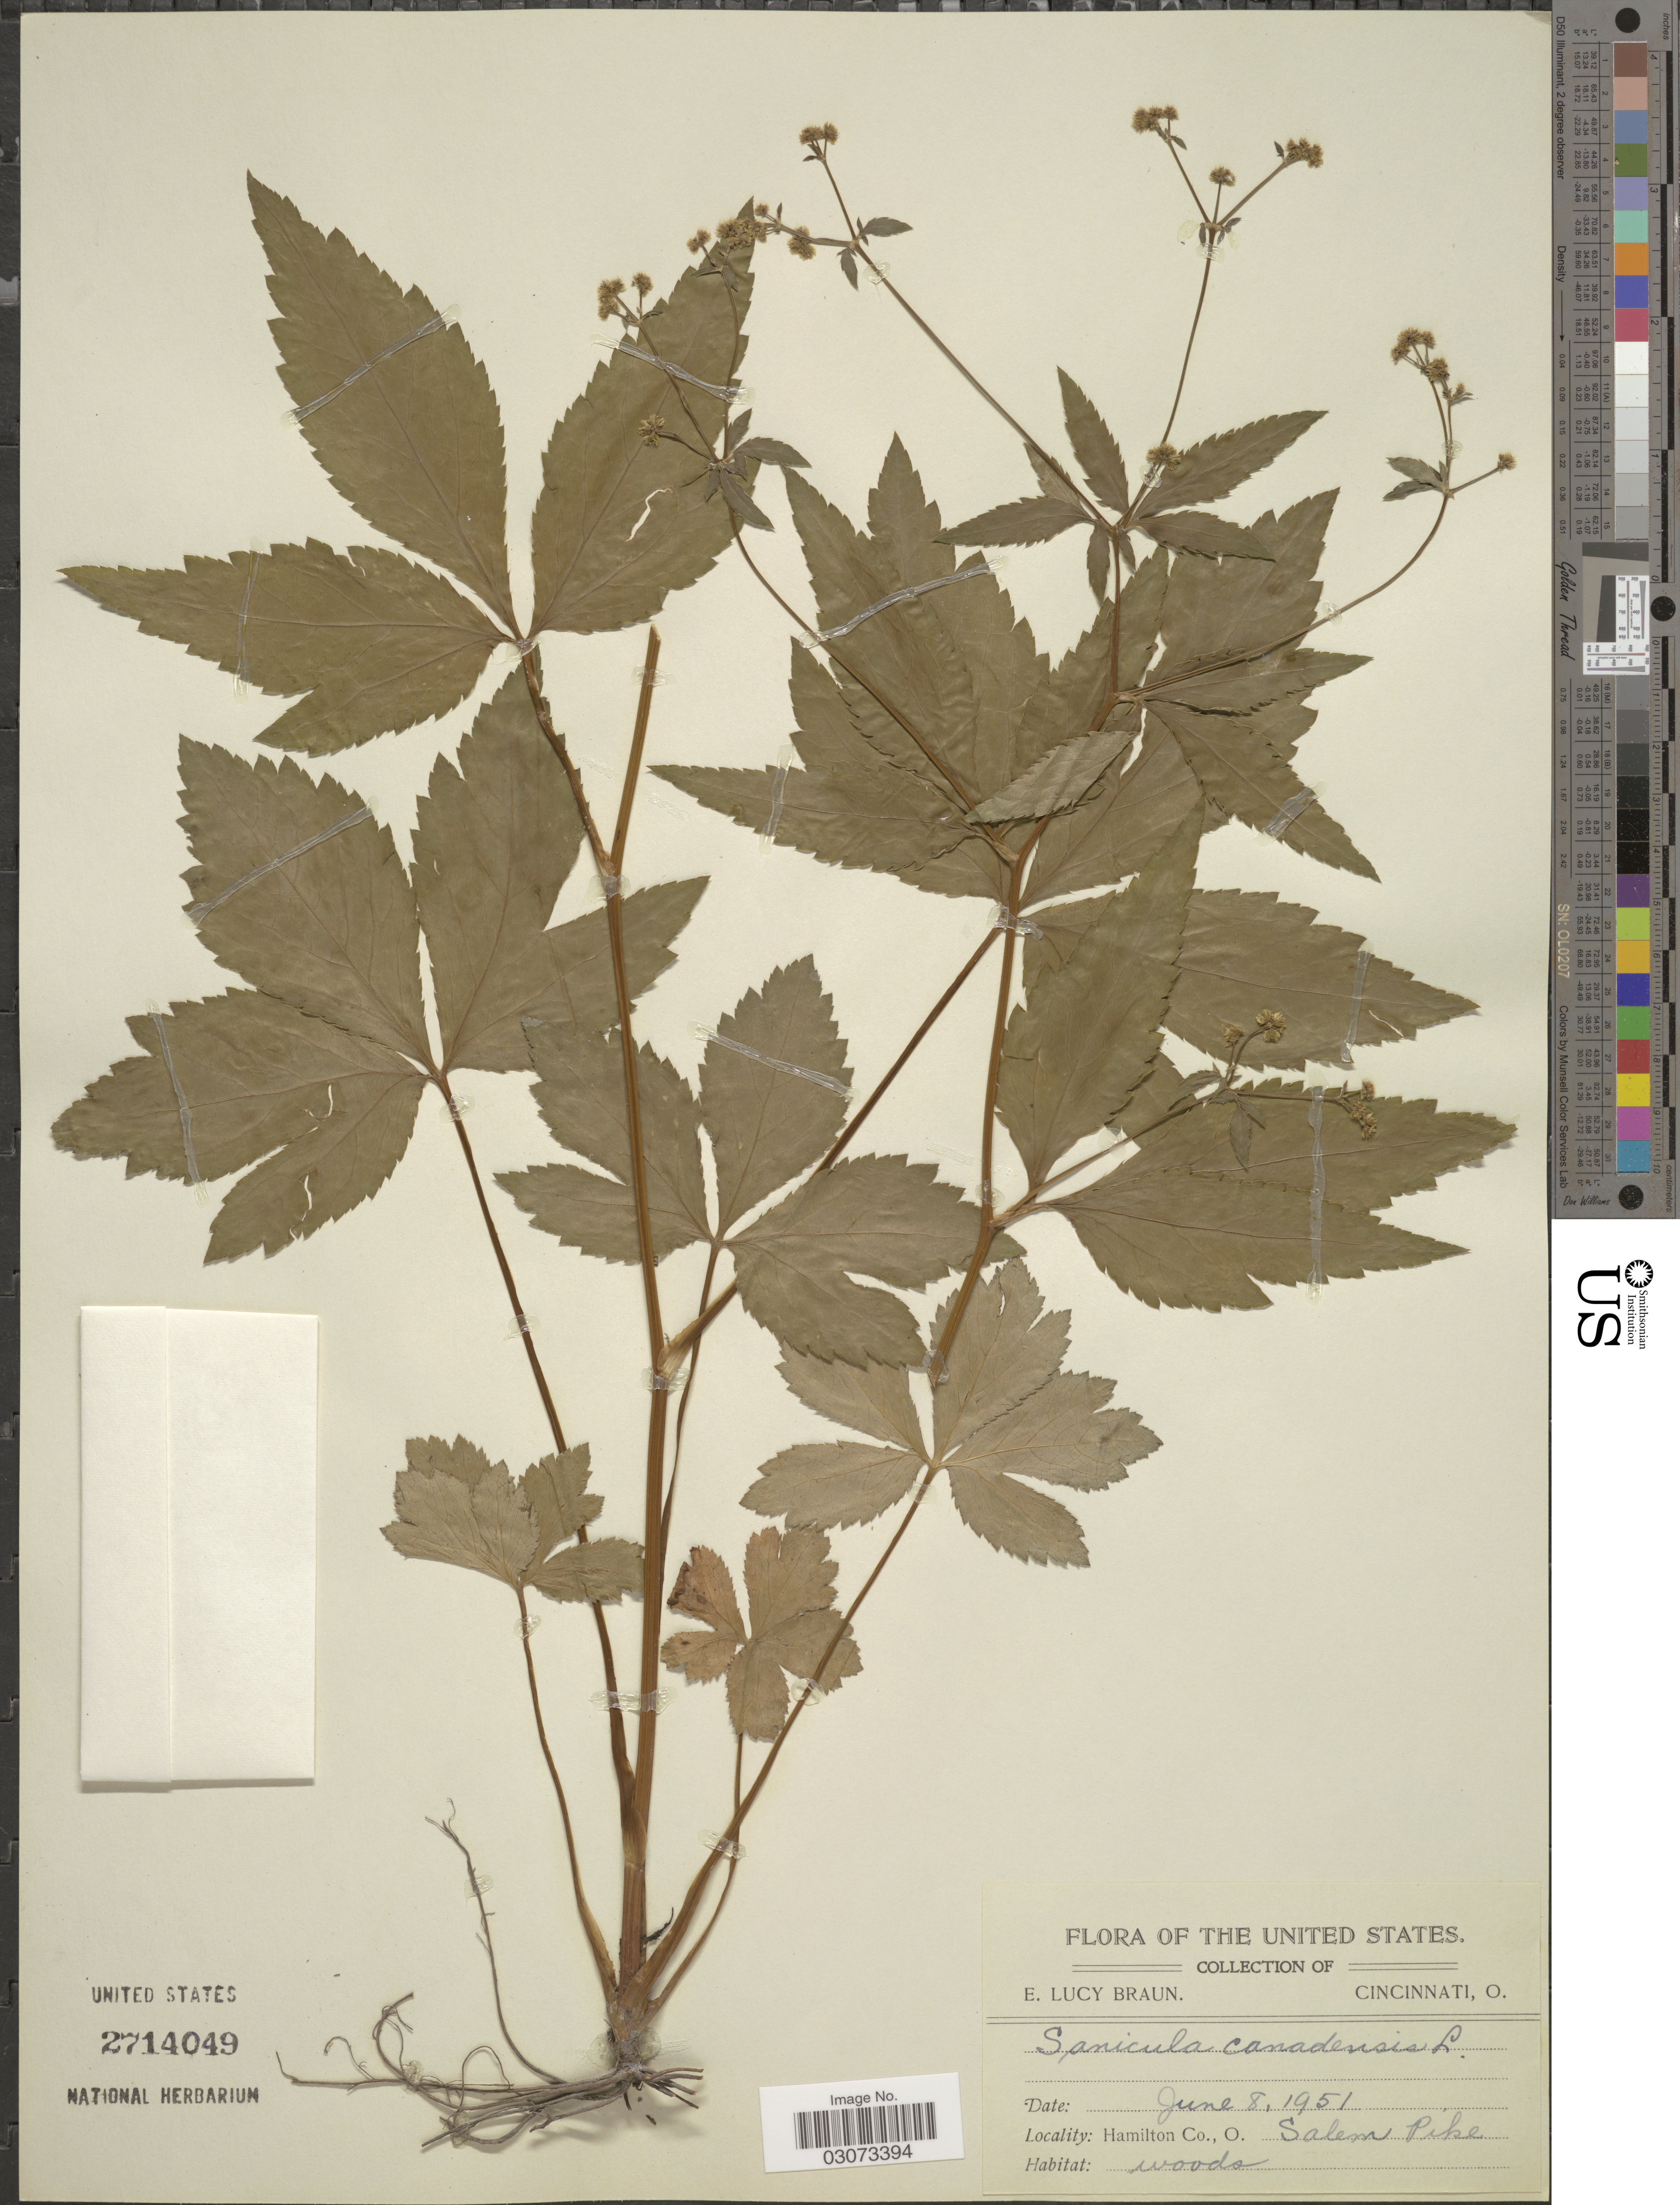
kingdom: Plantae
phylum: Tracheophyta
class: Magnoliopsida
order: Apiales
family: Apiaceae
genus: Sanicula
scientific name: Sanicula canadensis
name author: L.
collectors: E. L. Braun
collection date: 1951-06-08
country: United States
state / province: Ohio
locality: Hamilton Co. Salem Pike.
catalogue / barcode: US 2714049